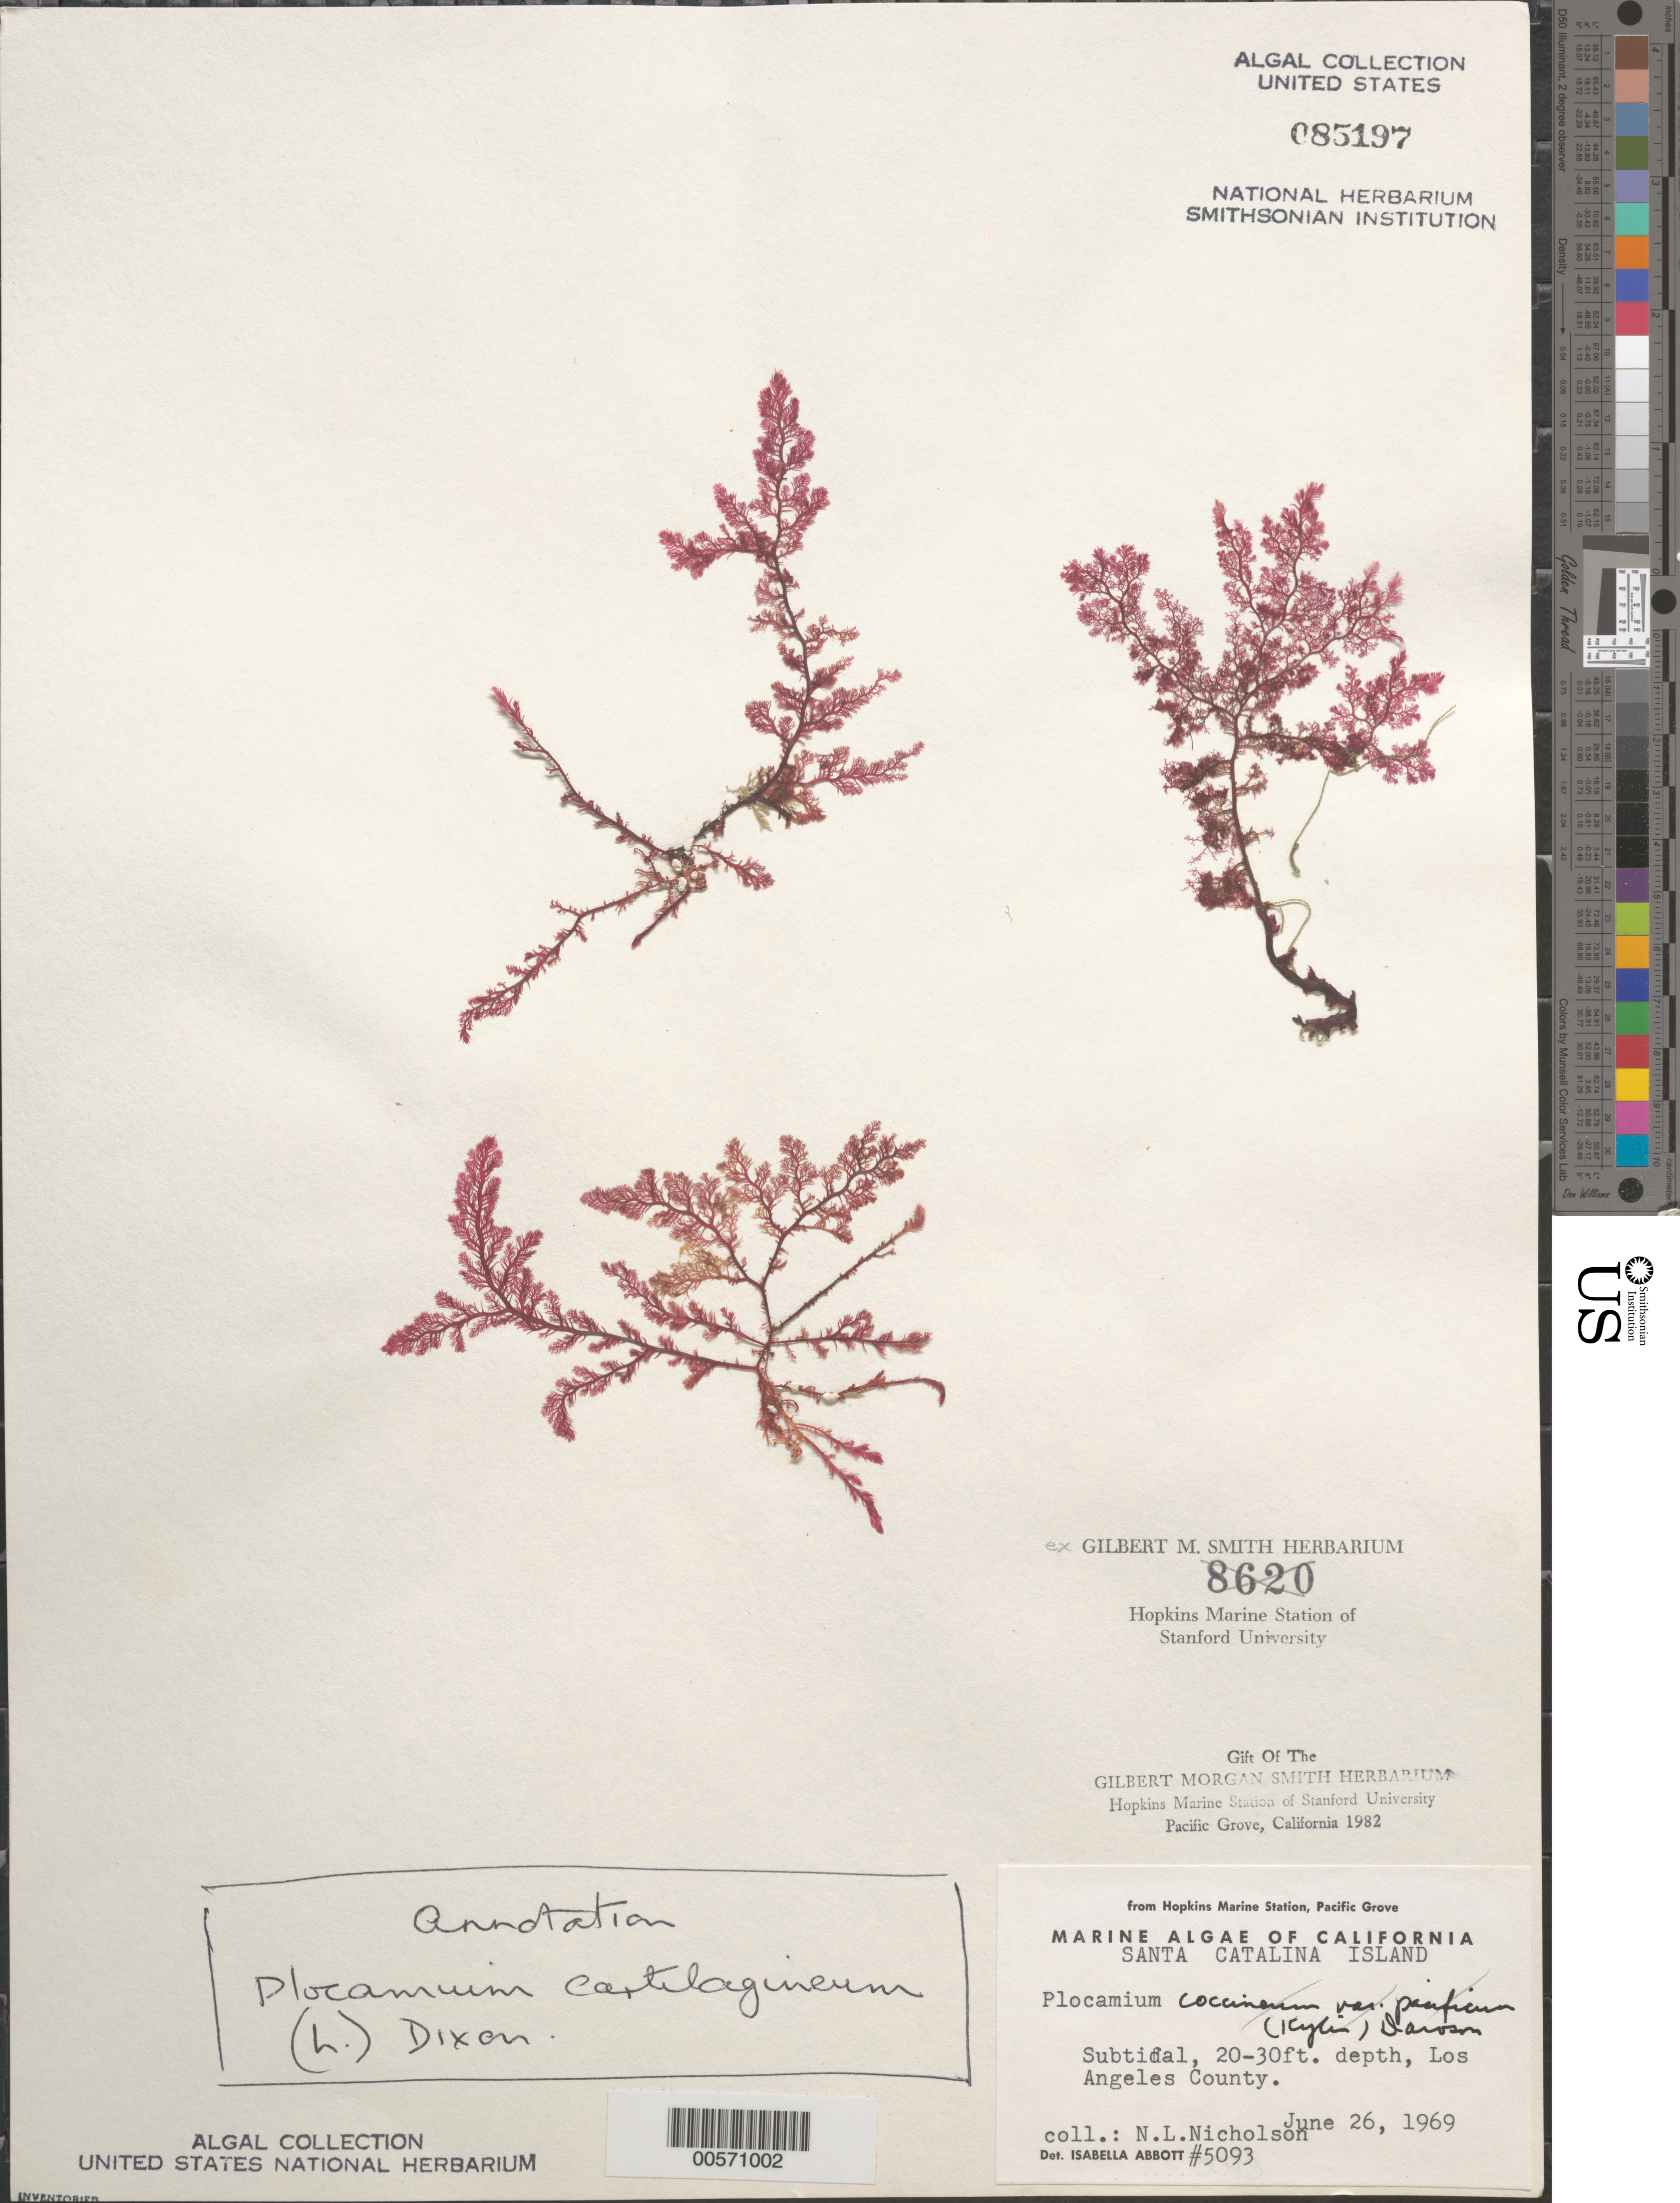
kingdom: Plantae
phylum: Rhodophyta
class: Florideophyceae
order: Plocamiales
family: Plocamiaceae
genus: Plocamium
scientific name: Plocamium cartilagineum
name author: (L.) P.S. Dixon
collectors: N. Nicholson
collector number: IAA 5093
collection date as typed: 26 Jun 1969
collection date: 1969-06-26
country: United States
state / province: California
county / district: Los Angeles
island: Santa Catalina Island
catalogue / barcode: US 85197